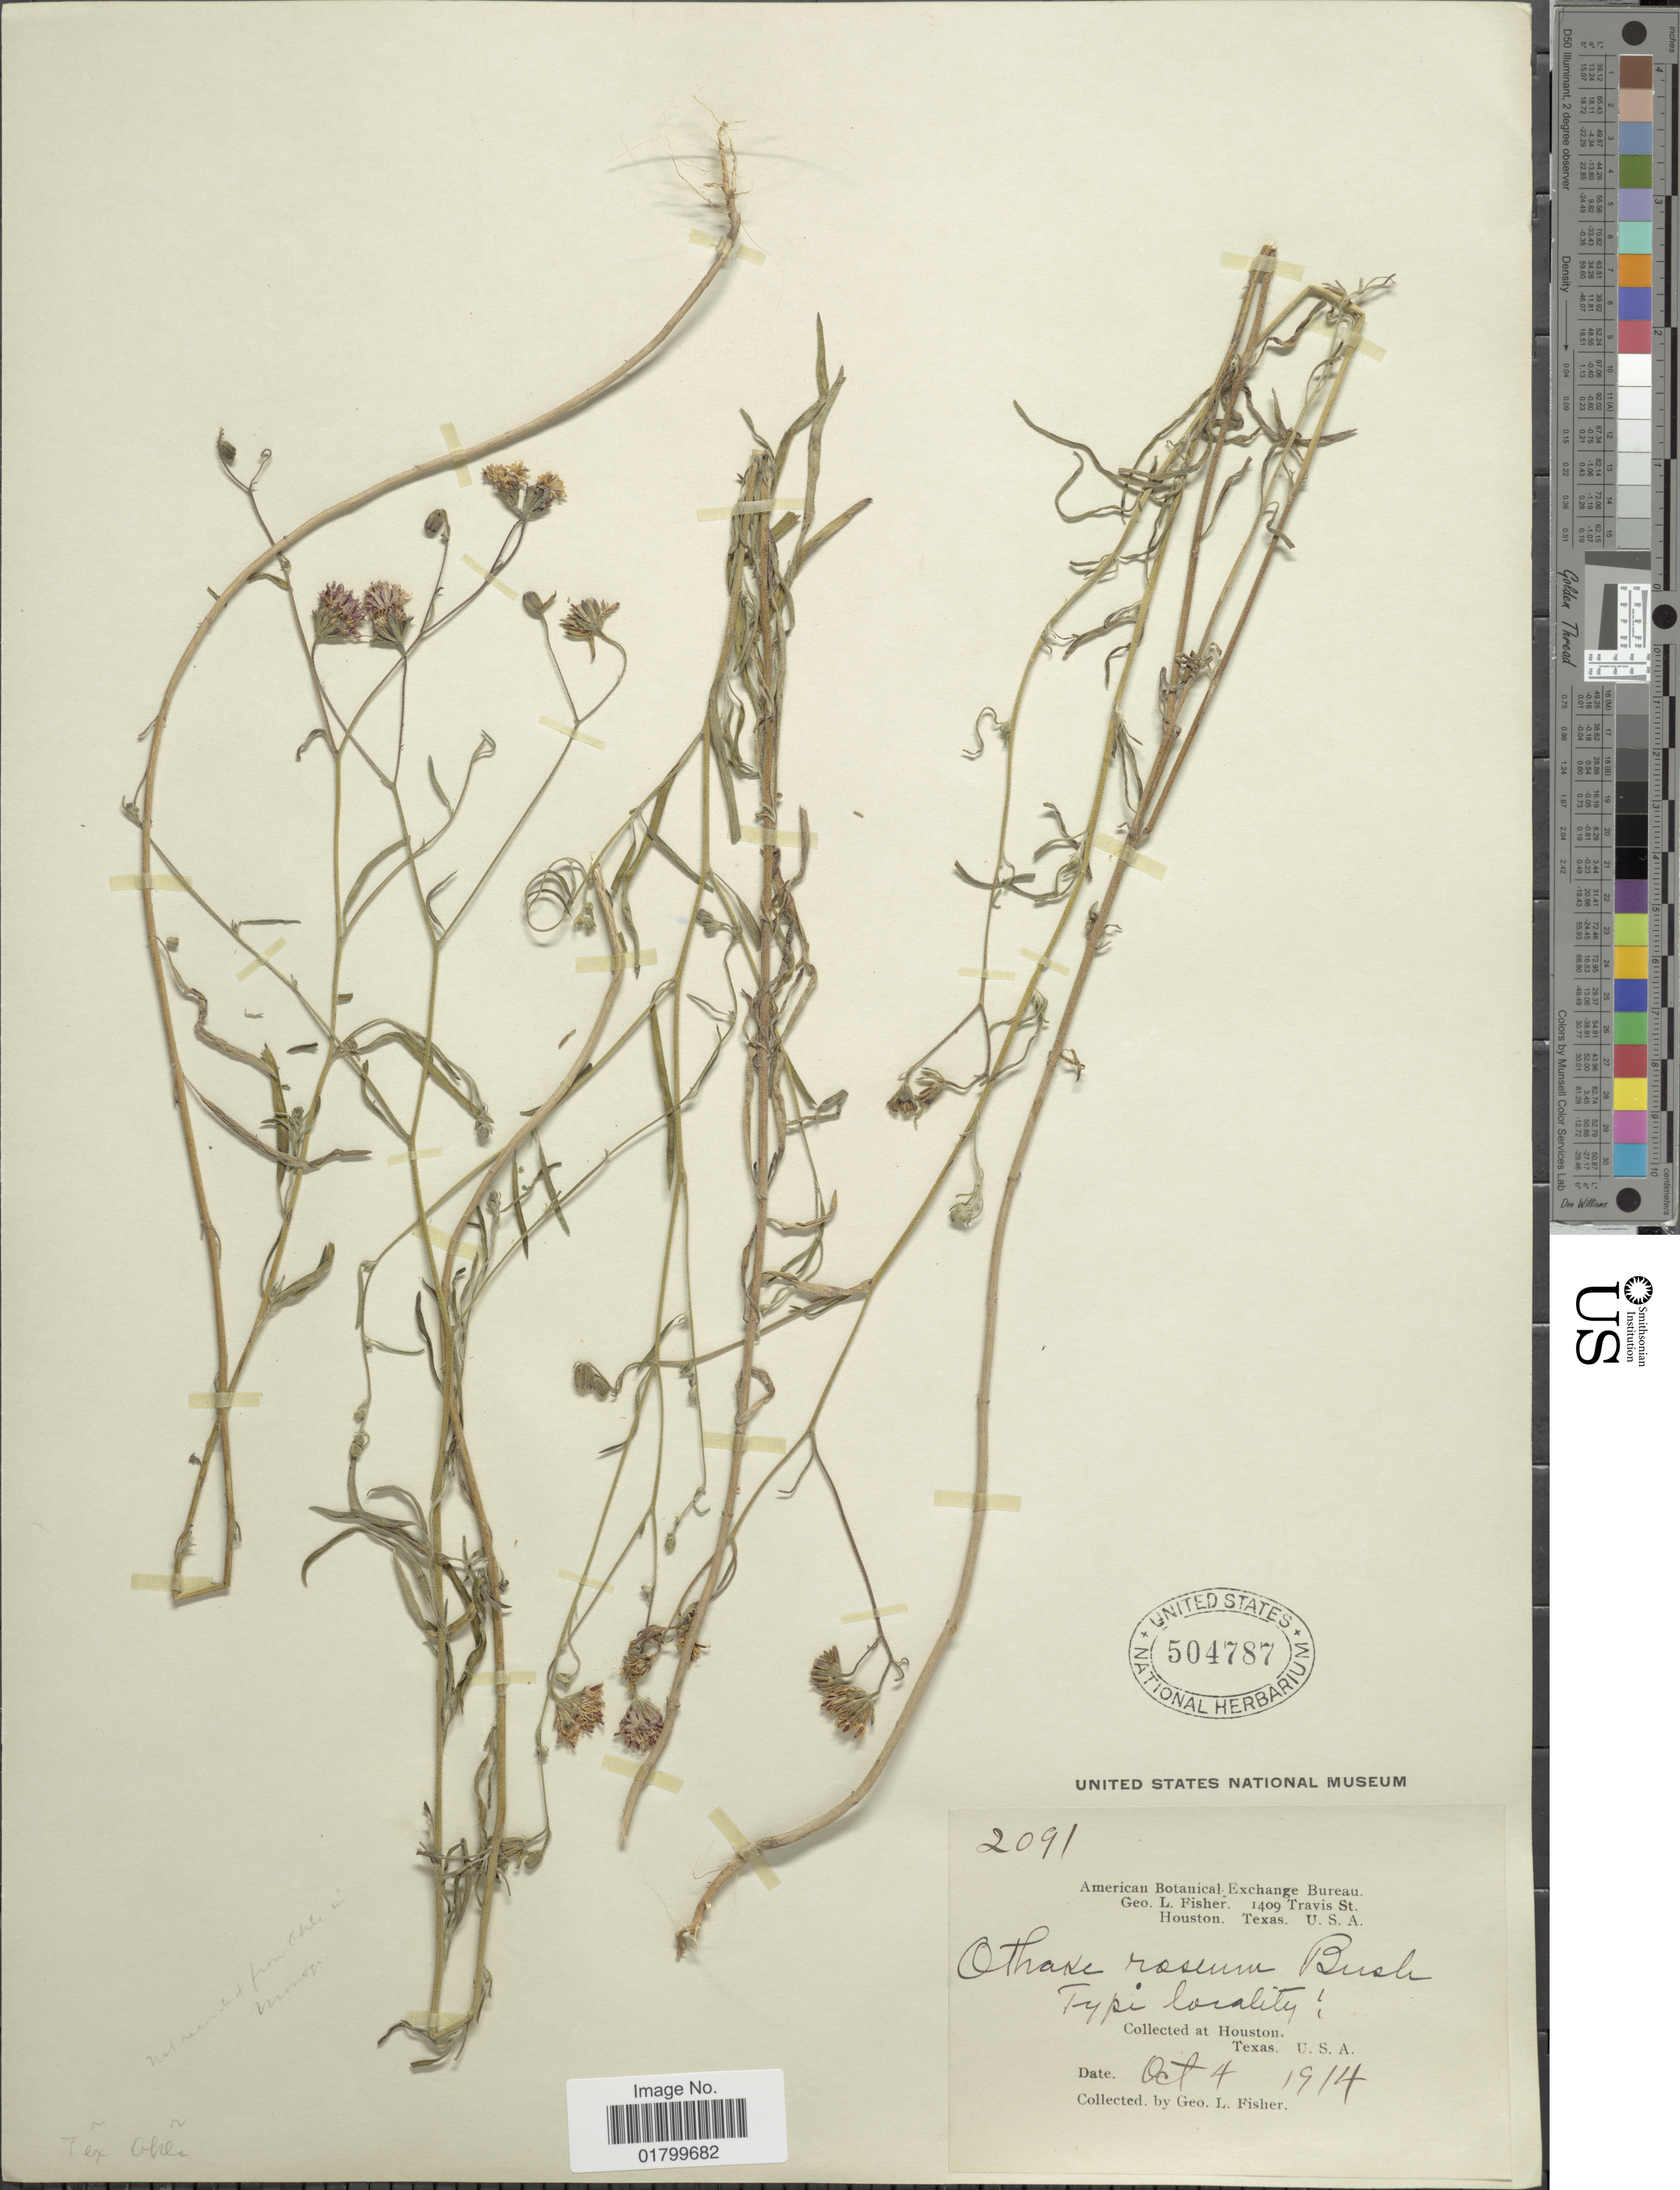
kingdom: Plantae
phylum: Tracheophyta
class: Magnoliopsida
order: Asterales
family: Asteraceae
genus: Palafoxia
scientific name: Palafoxia rosea var. rosea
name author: (Bush) Cory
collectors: G. L. Fisher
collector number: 2091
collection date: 1914-10-04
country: United States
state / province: Texas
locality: At Houston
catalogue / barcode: US 504787